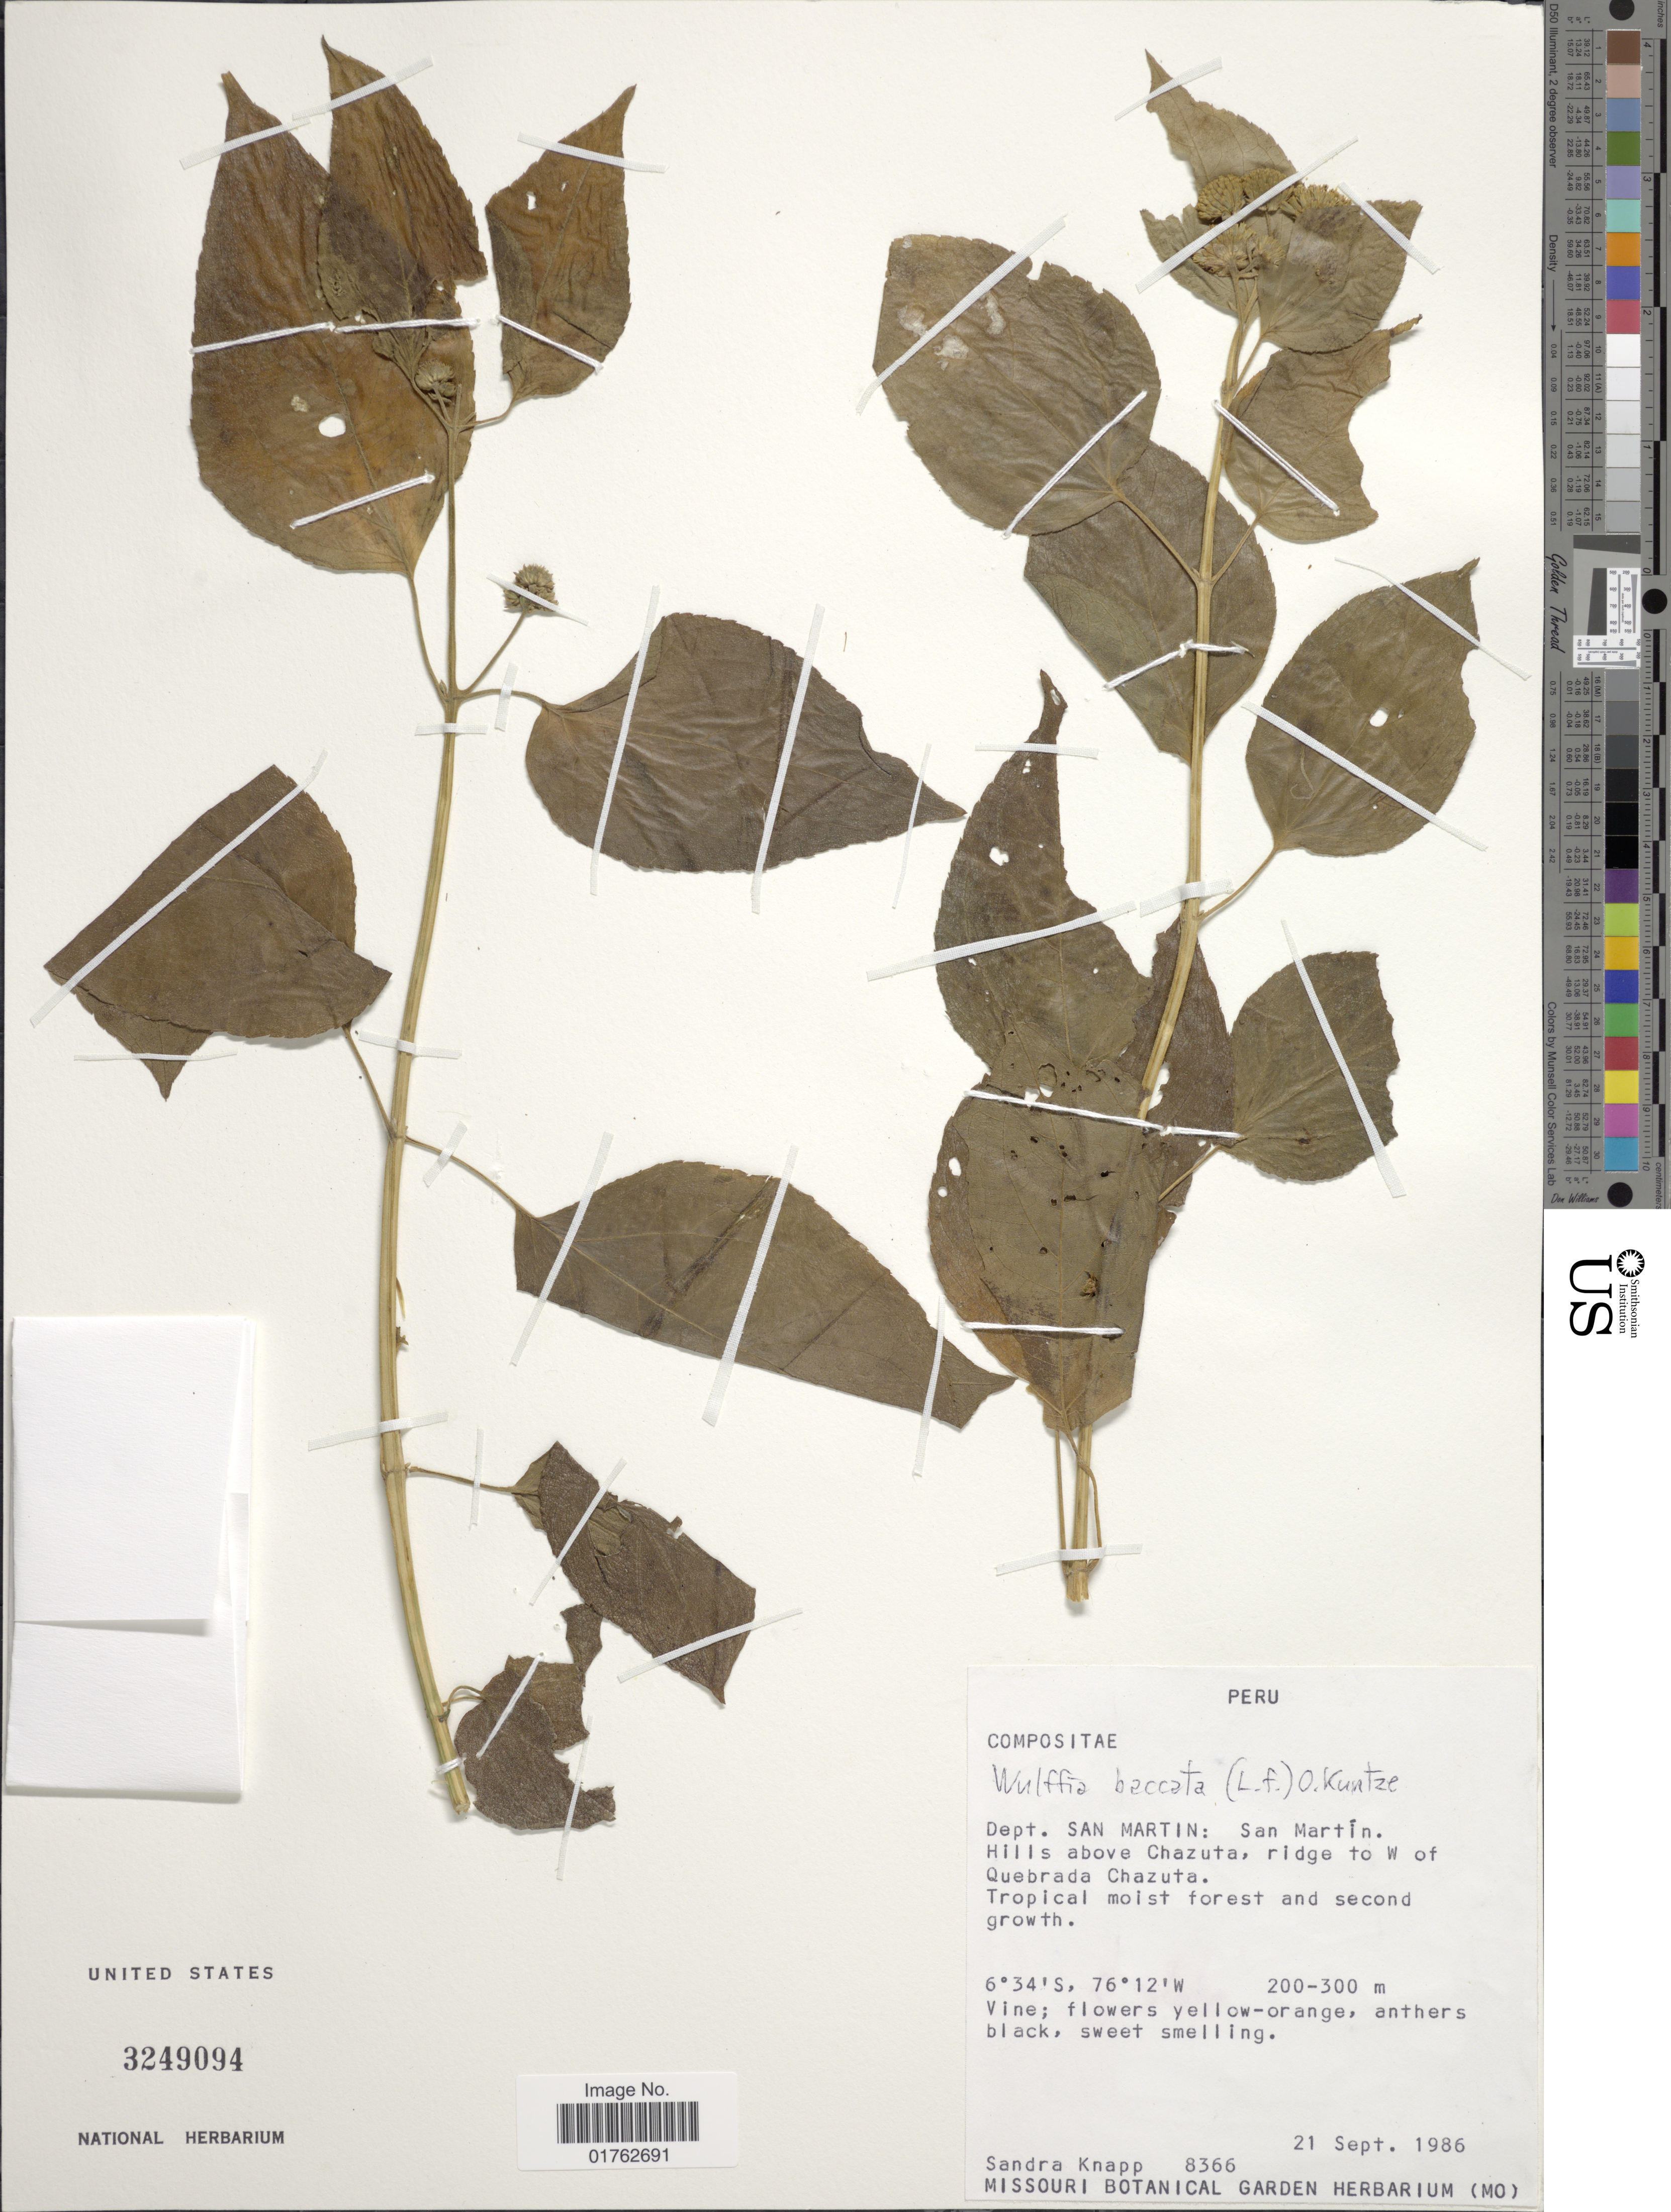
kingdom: Plantae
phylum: Tracheophyta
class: Magnoliopsida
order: Asterales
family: Asteraceae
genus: Wulffia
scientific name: Wulffia baccata var. baccata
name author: (L.) Kuntze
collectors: S. Knapp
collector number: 8366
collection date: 1986-09-21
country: Peru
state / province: San Martín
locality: Dept. San Martin: San Martin, Hills above Chazuta, ridge to W of Quebrada Chazuta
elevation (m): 200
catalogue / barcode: US 3249094